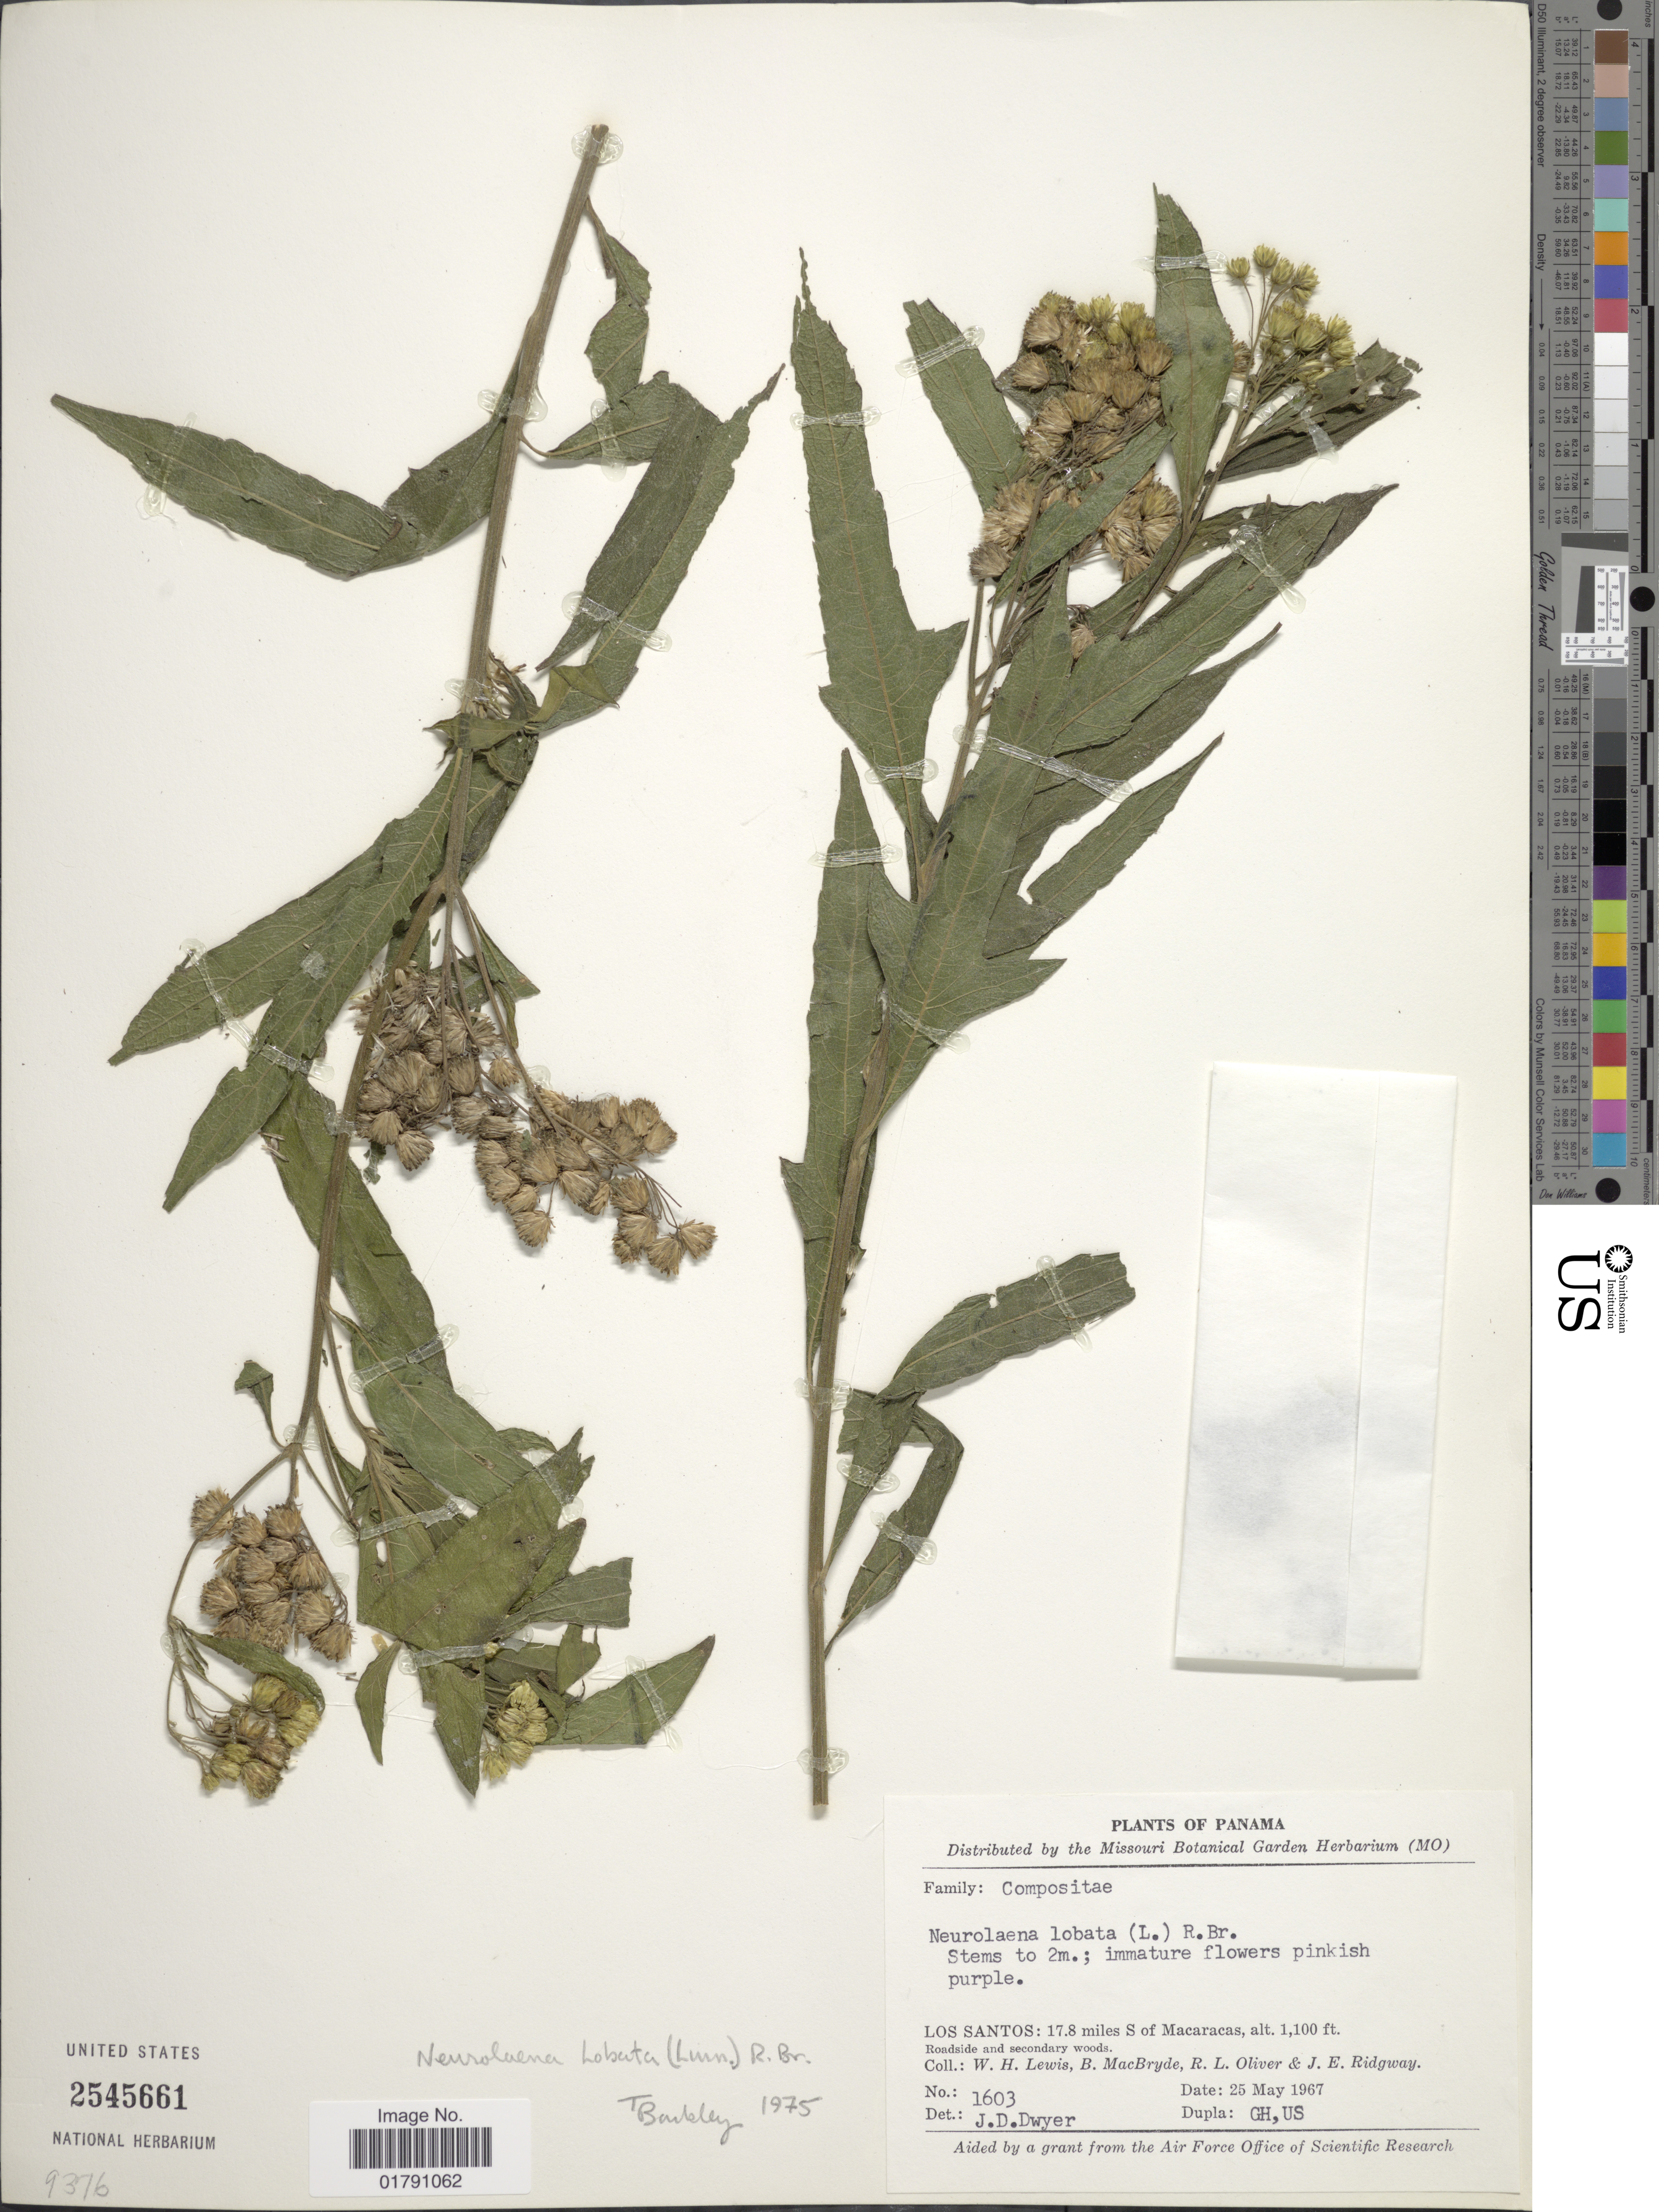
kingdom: Plantae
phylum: Tracheophyta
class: Magnoliopsida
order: Asterales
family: Asteraceae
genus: Neurolaena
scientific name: Neurolaena lobata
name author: (L.) R. Br. ex Cass.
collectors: W. H. Lewis, B. MacBryde, R. Oliver & J. Ridgway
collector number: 1603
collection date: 1967-05-25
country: Panama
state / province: Los Santos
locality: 17.8 miles S of Macaracas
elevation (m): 335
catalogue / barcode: US 2545661